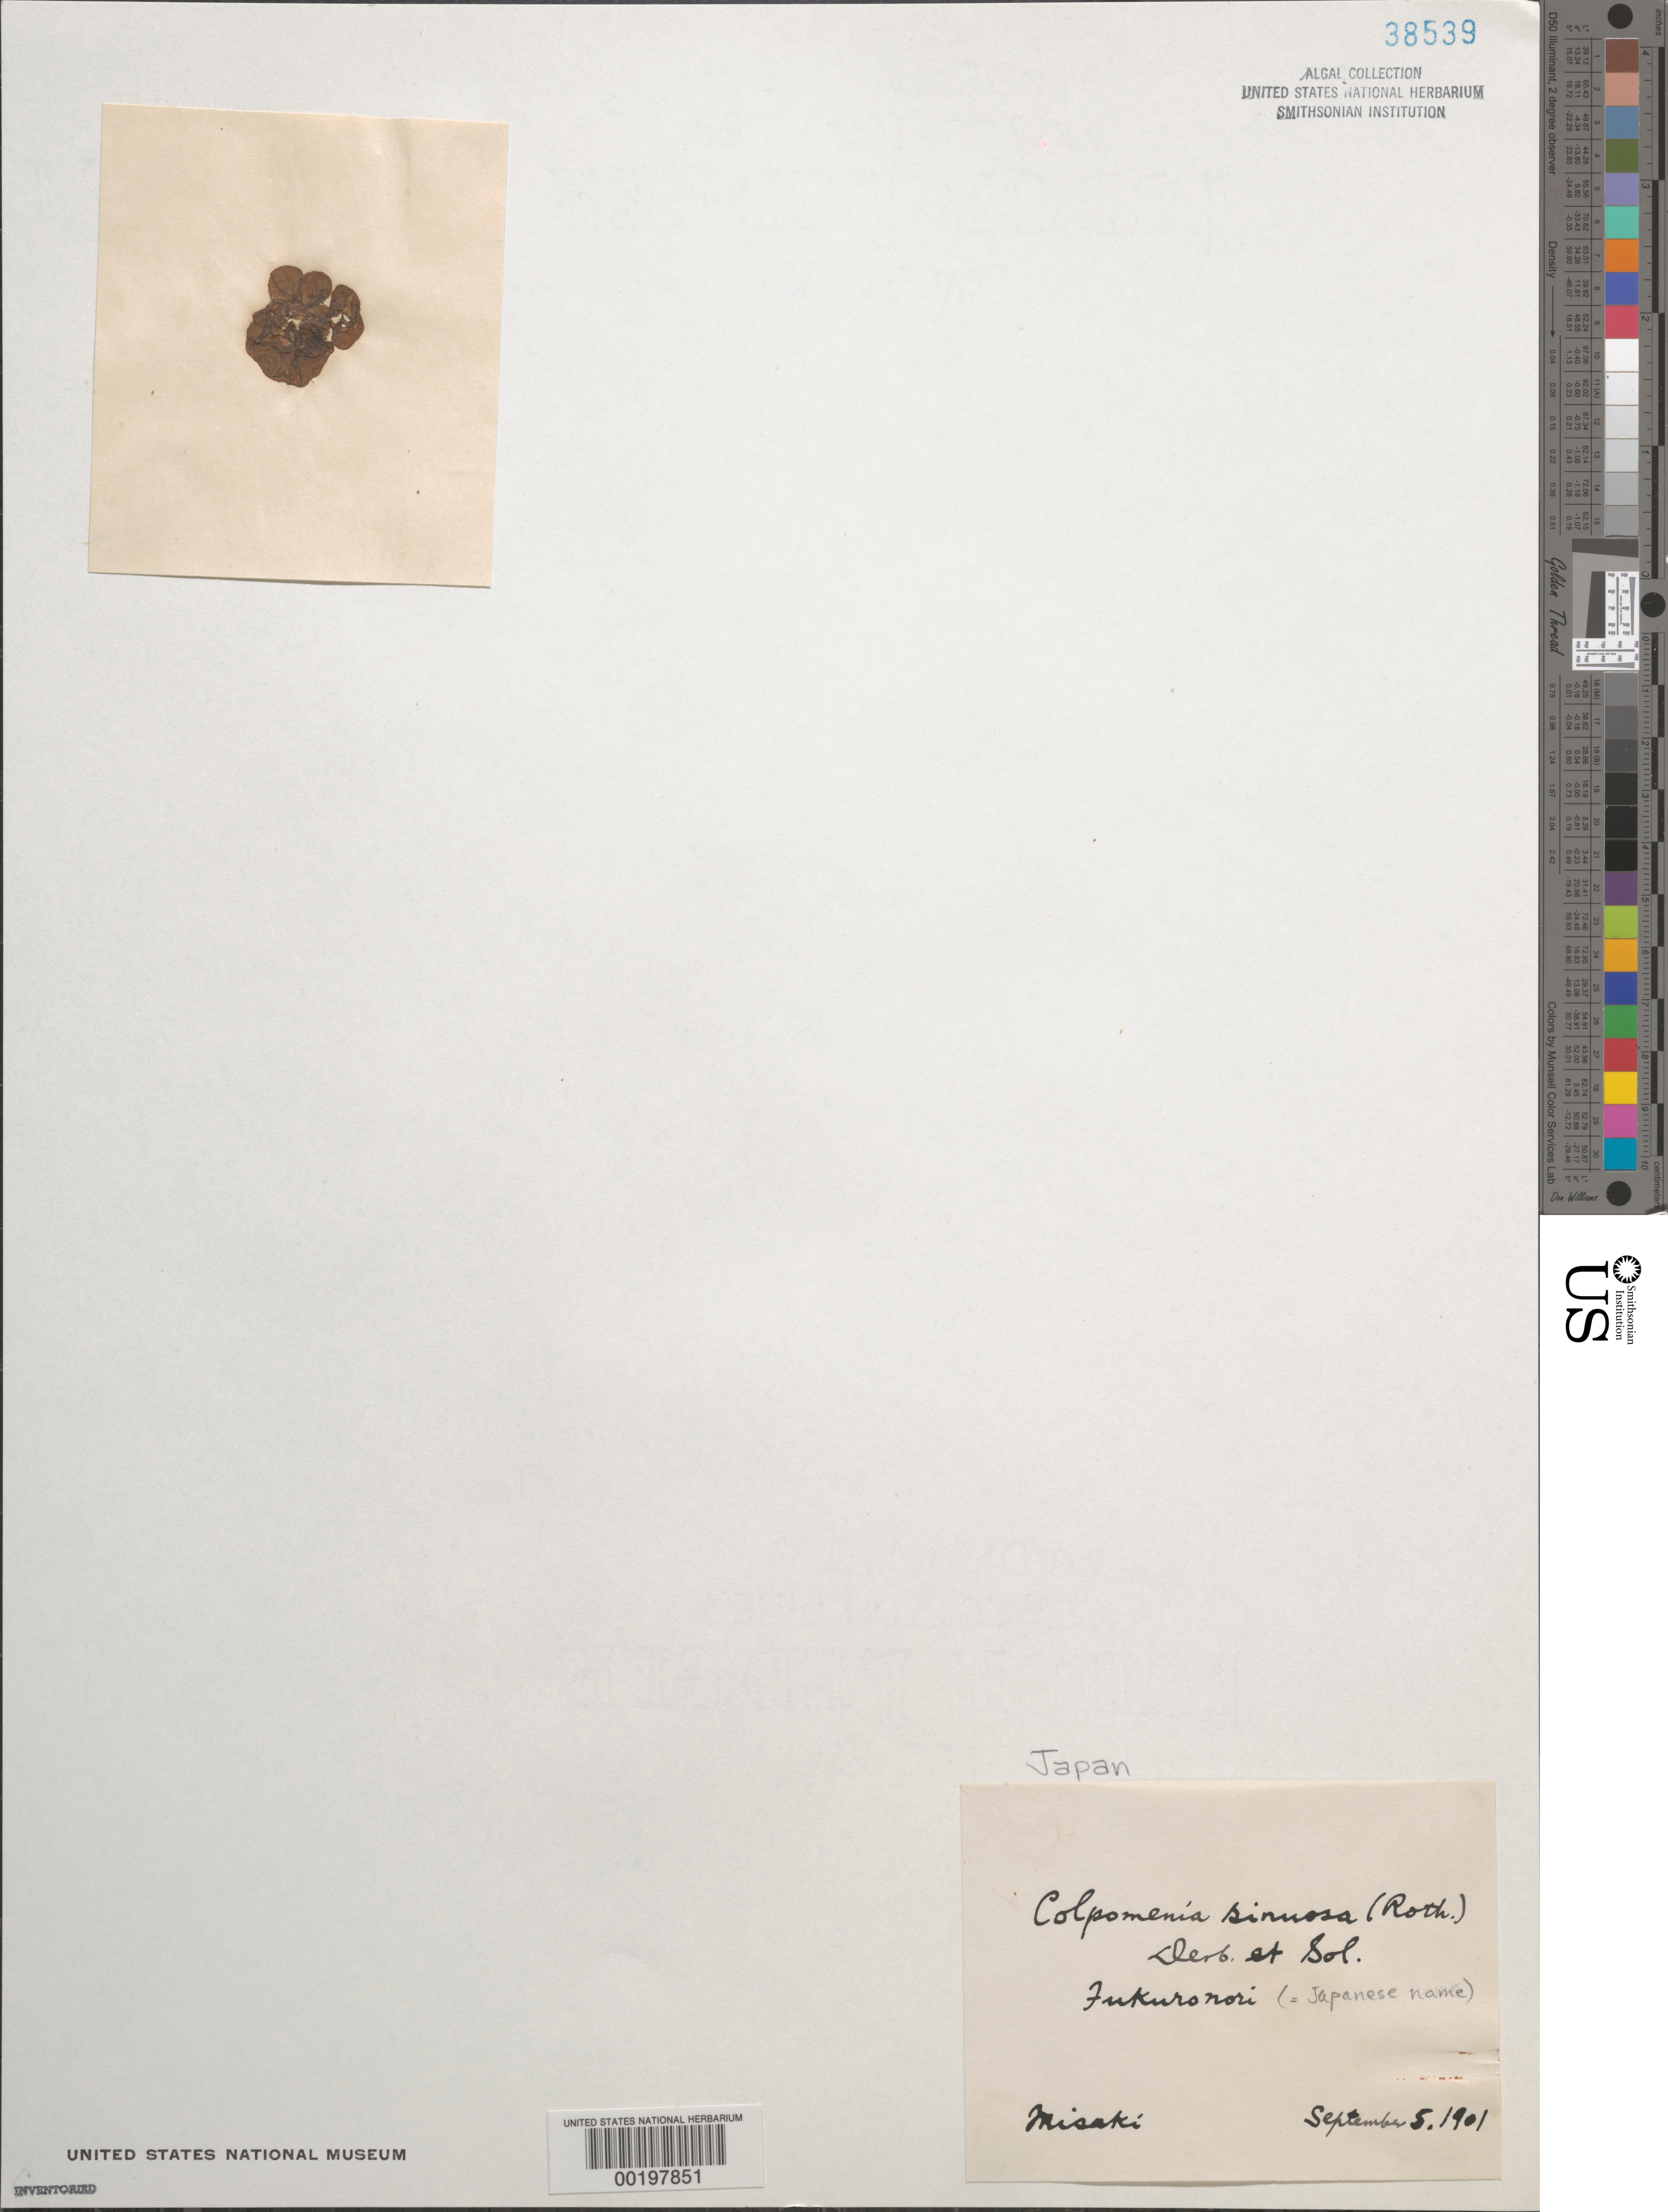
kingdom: Chromista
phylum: Ochrophyta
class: Phaeophyceae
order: Scytosiphonales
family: Scytosiphonaceae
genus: Colpomenia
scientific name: Colpomenia sinuosa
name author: (K. Mert. ex Roth) Derbes & Solier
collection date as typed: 05 Sep 1901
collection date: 1901-09-05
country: Japan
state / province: Kanagawa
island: Honshu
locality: Misaki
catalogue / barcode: US 38539